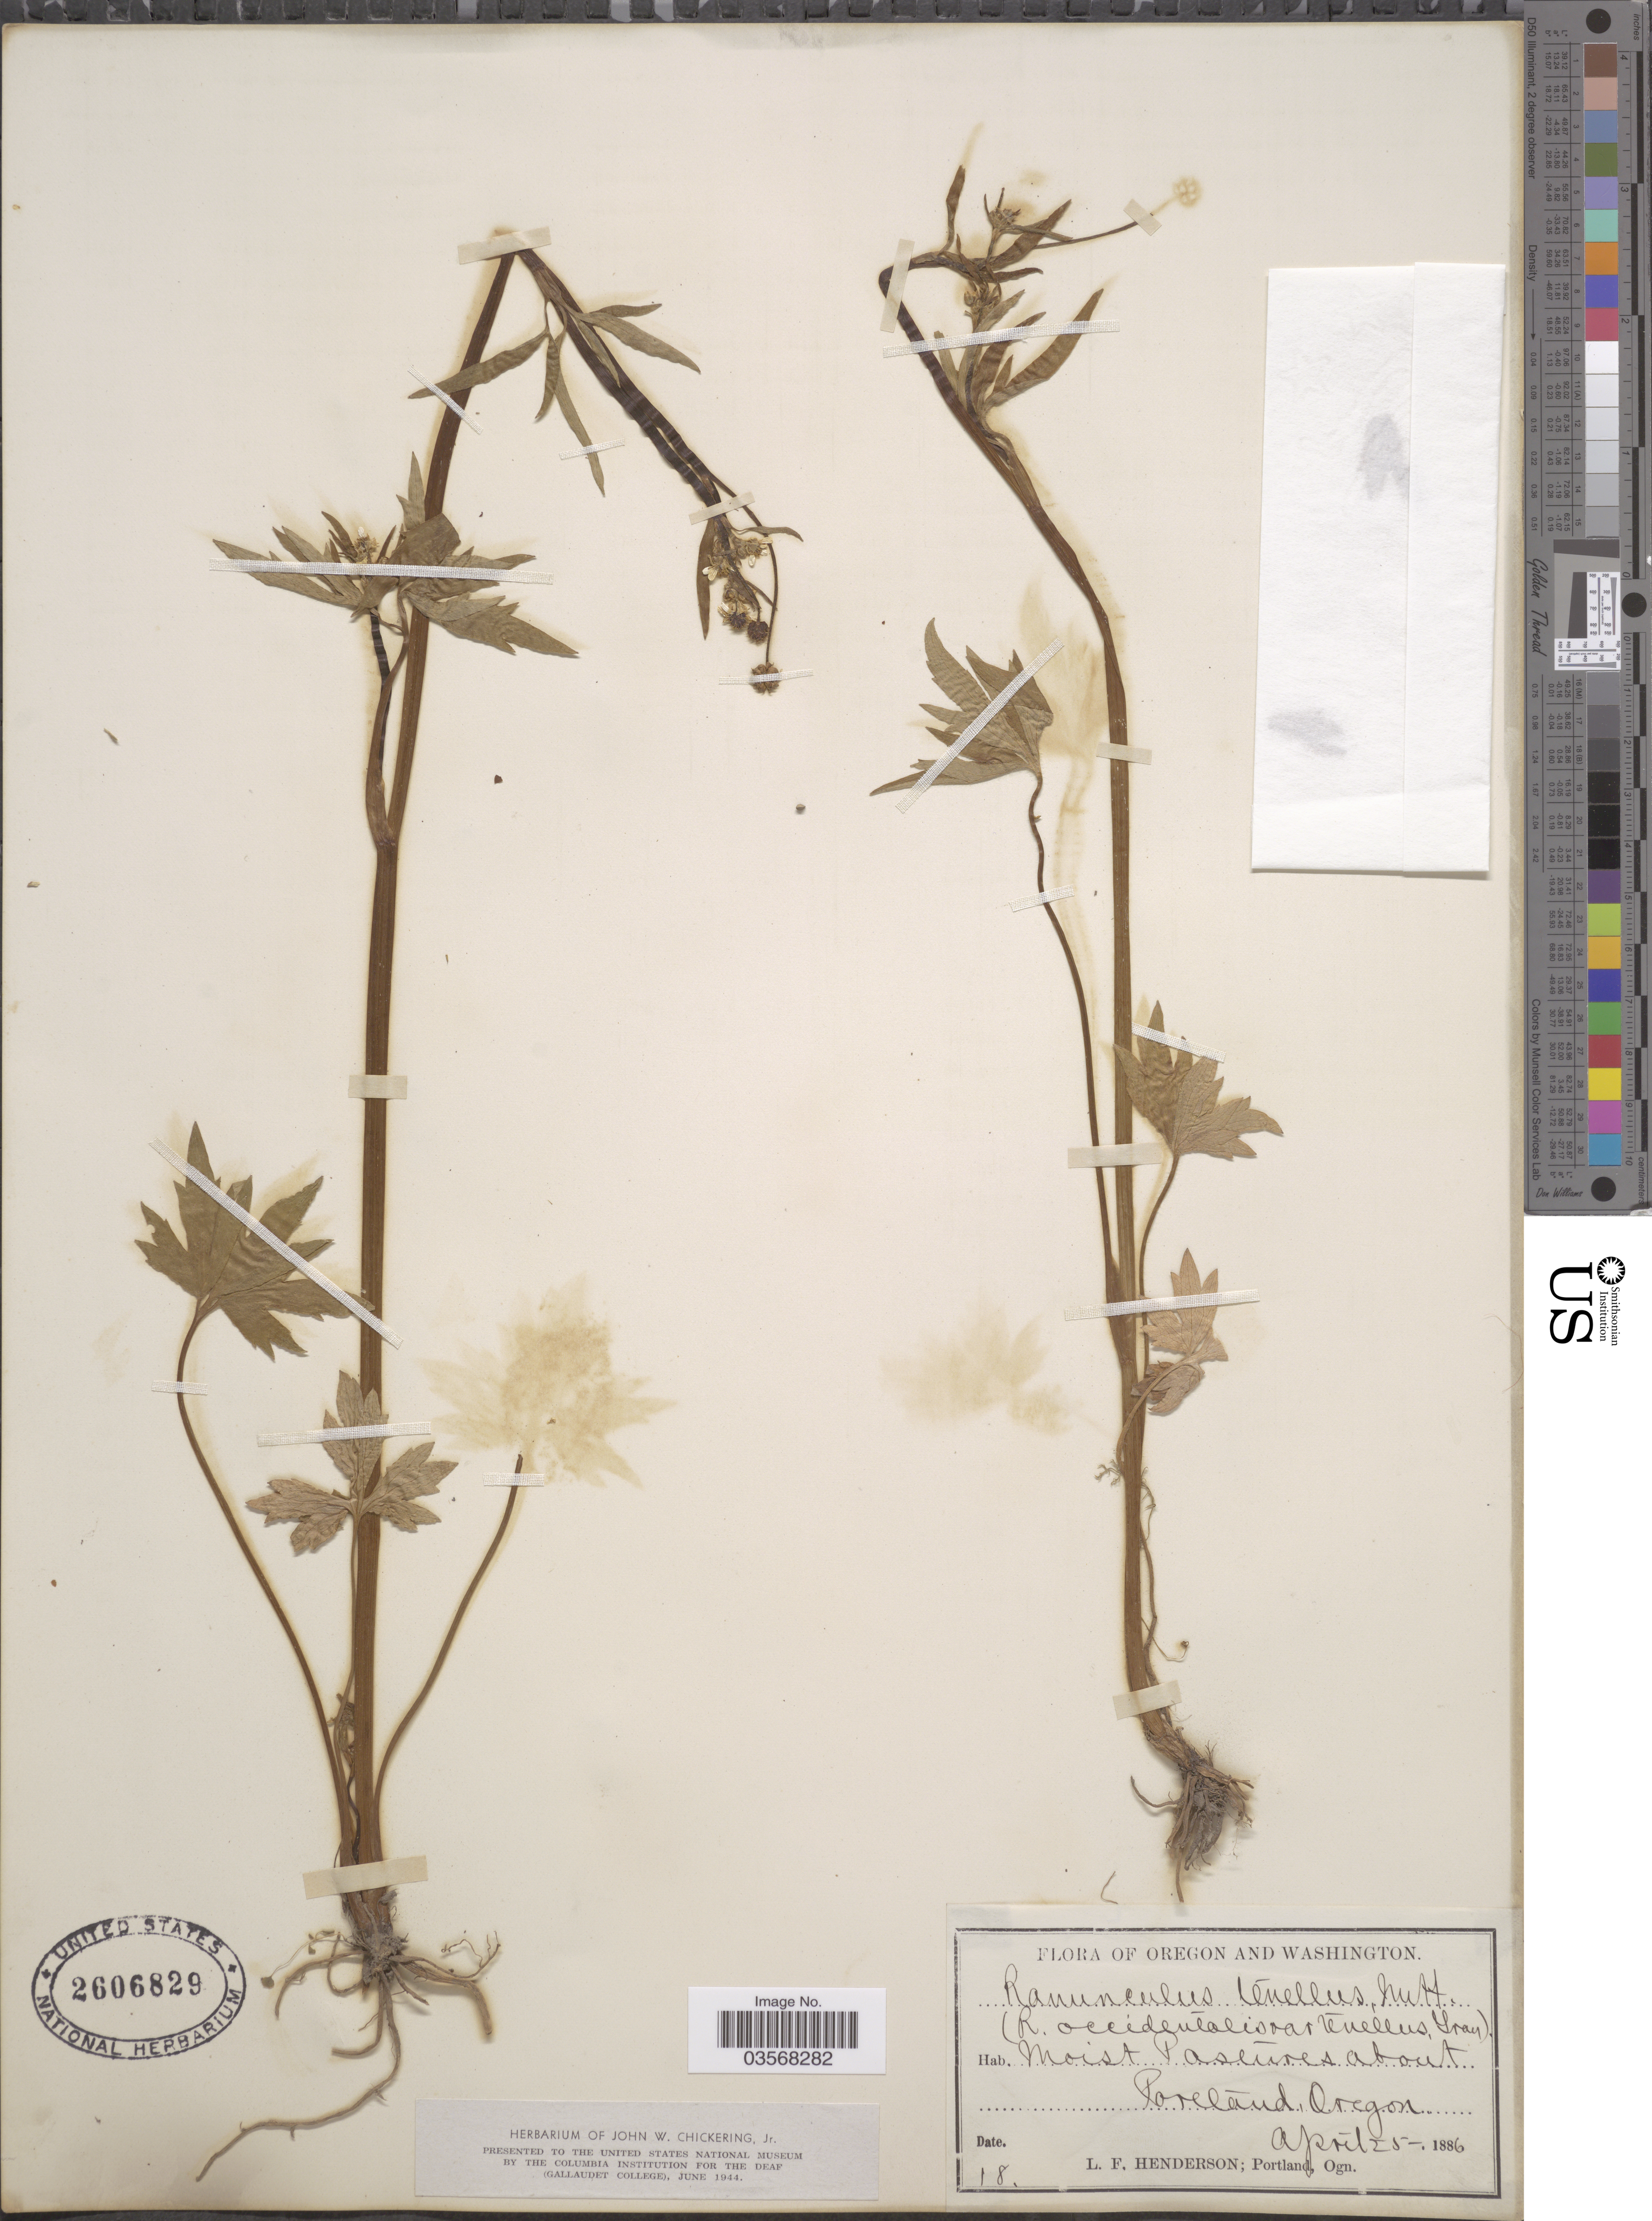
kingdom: Plantae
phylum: Tracheophyta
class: Magnoliopsida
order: Ranunculales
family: Ranunculaceae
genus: Ranunculus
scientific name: Ranunculus occidentalis var. tenellus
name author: (A. Gray) A. Gray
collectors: L. Henderson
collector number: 18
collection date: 1886-04-25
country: United States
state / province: Oregon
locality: Moist Pastures about Portland.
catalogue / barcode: US 2606829